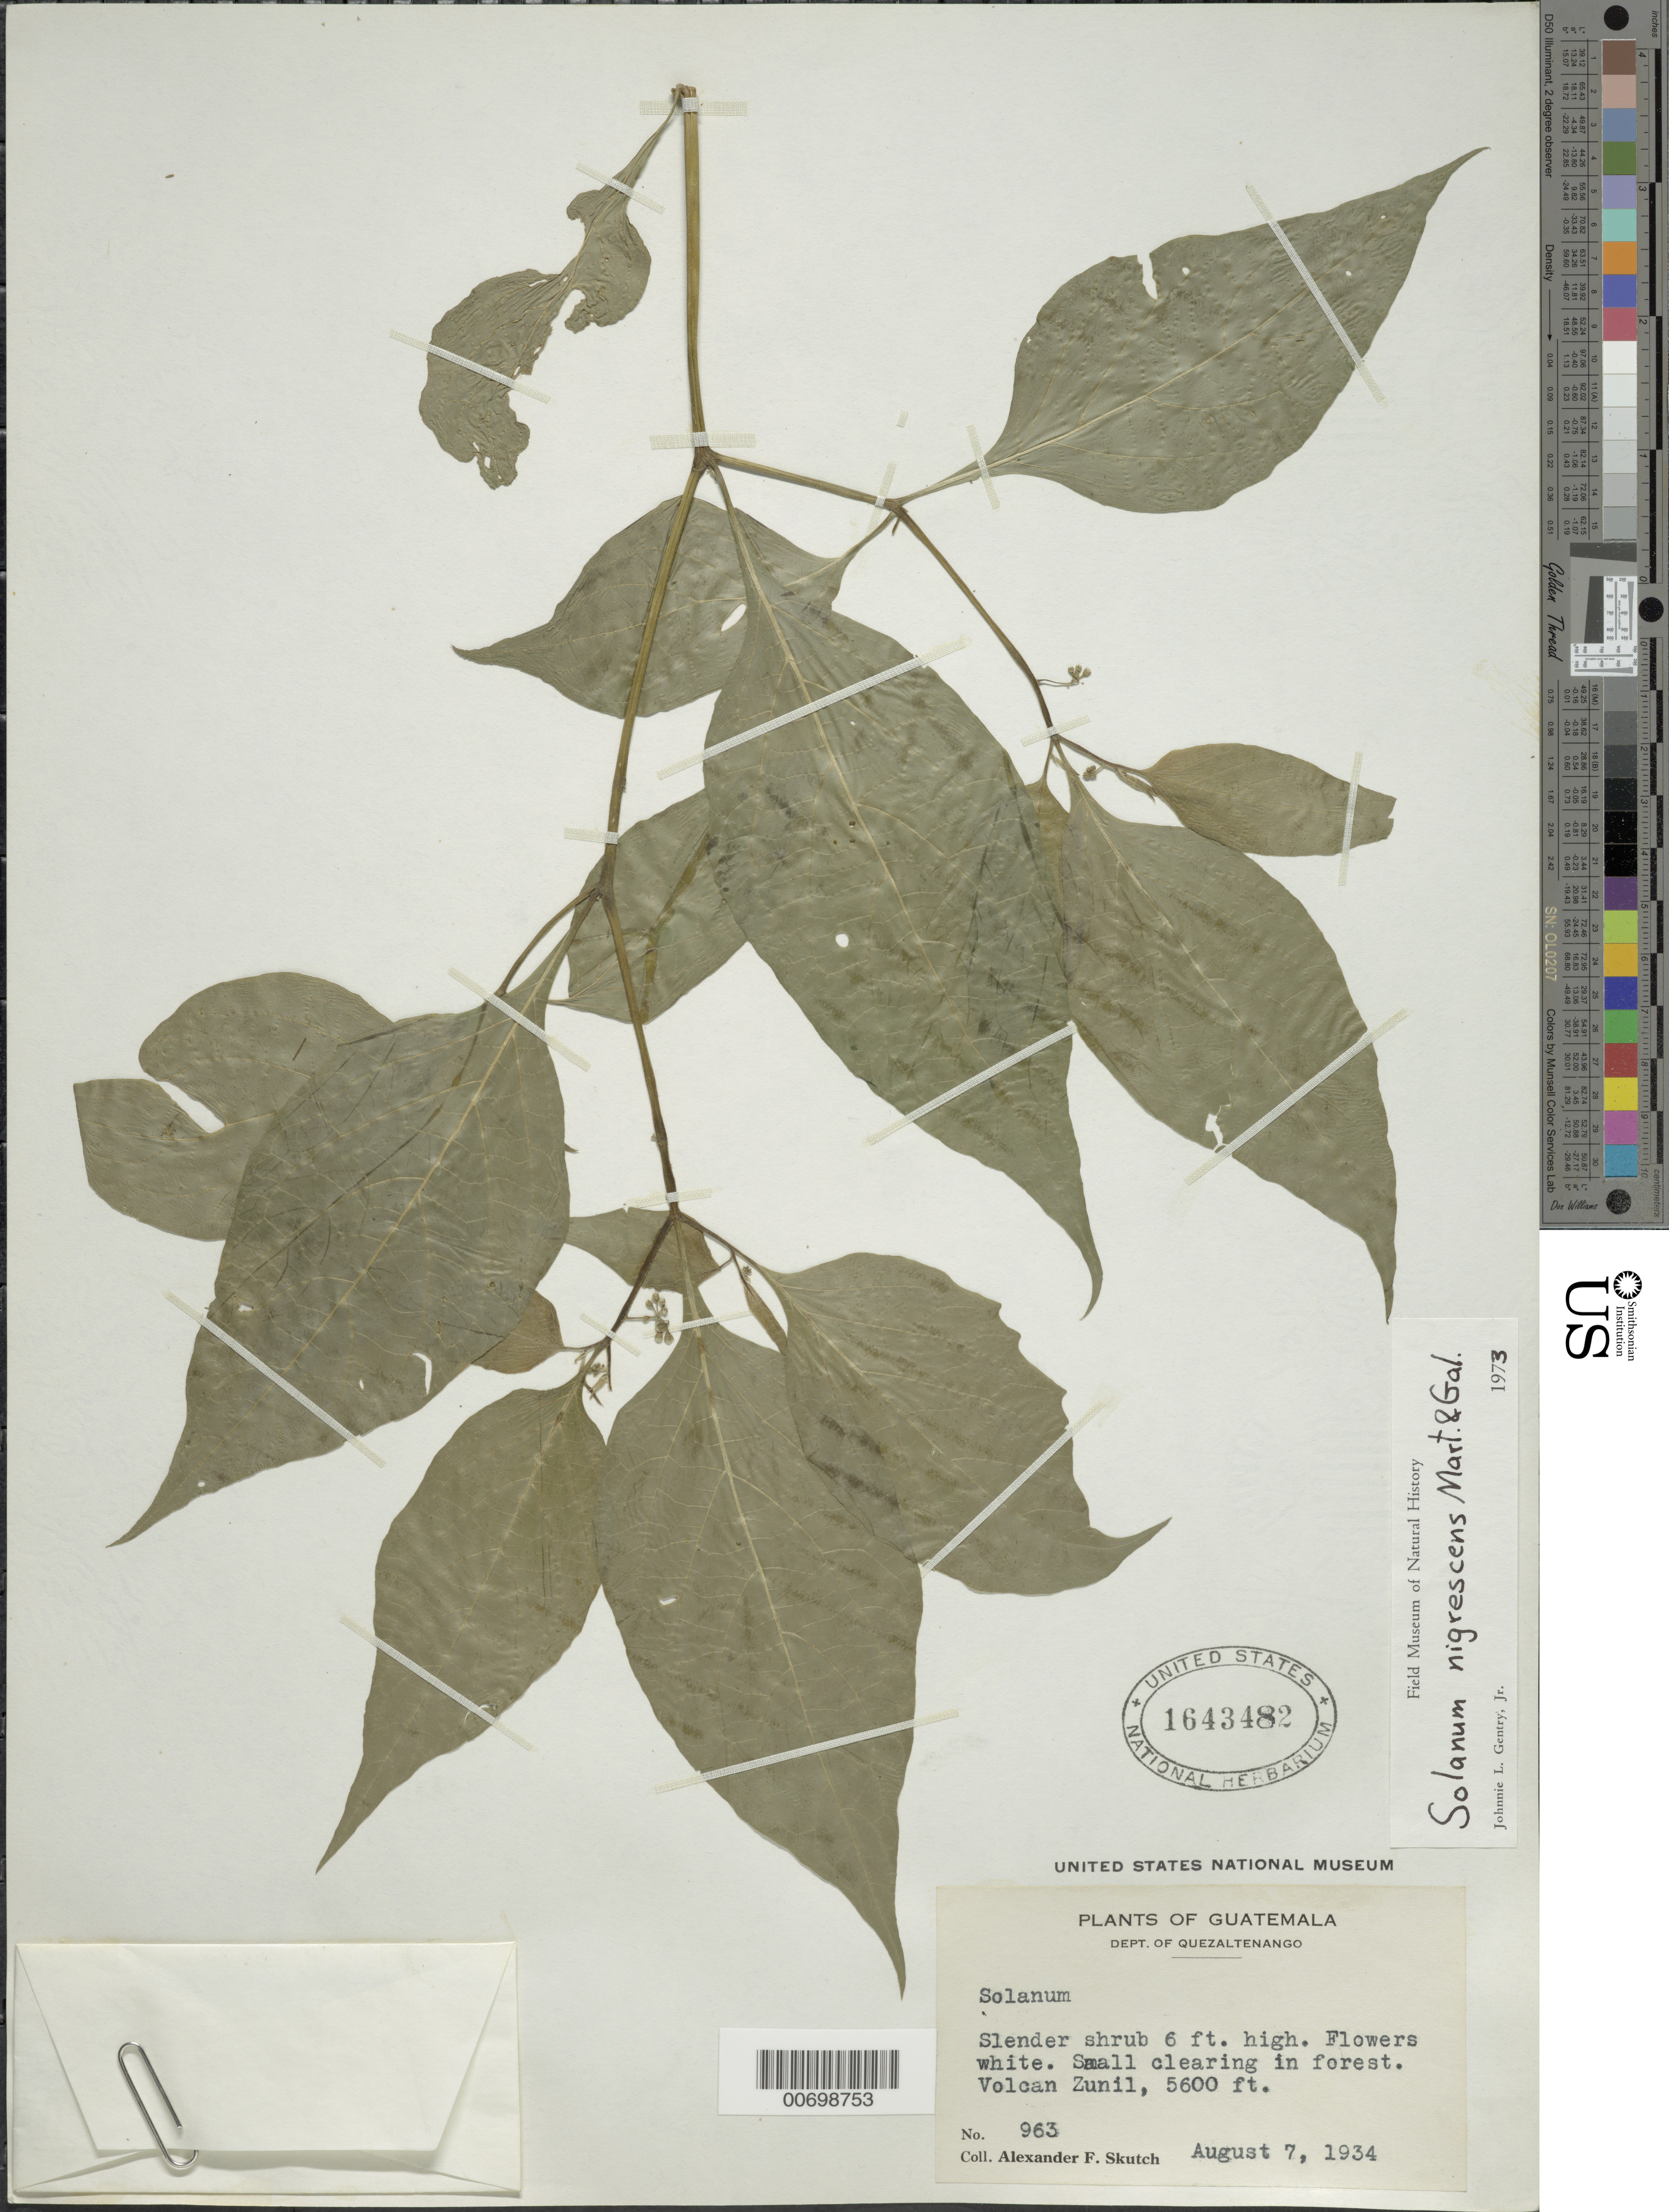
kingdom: Plantae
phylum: Tracheophyta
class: Magnoliopsida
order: Solanales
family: Solanaceae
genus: Solanum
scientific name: Solanum nigrescens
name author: M. Martens & Galeotti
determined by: Gentry, J. L.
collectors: A. F. Skutch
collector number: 963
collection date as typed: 07 Aug 1934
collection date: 1934-08-07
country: Guatemala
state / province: Quetzaltenango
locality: Volcan Zunil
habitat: Small clearing in forest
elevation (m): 1707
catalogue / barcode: US 1643482